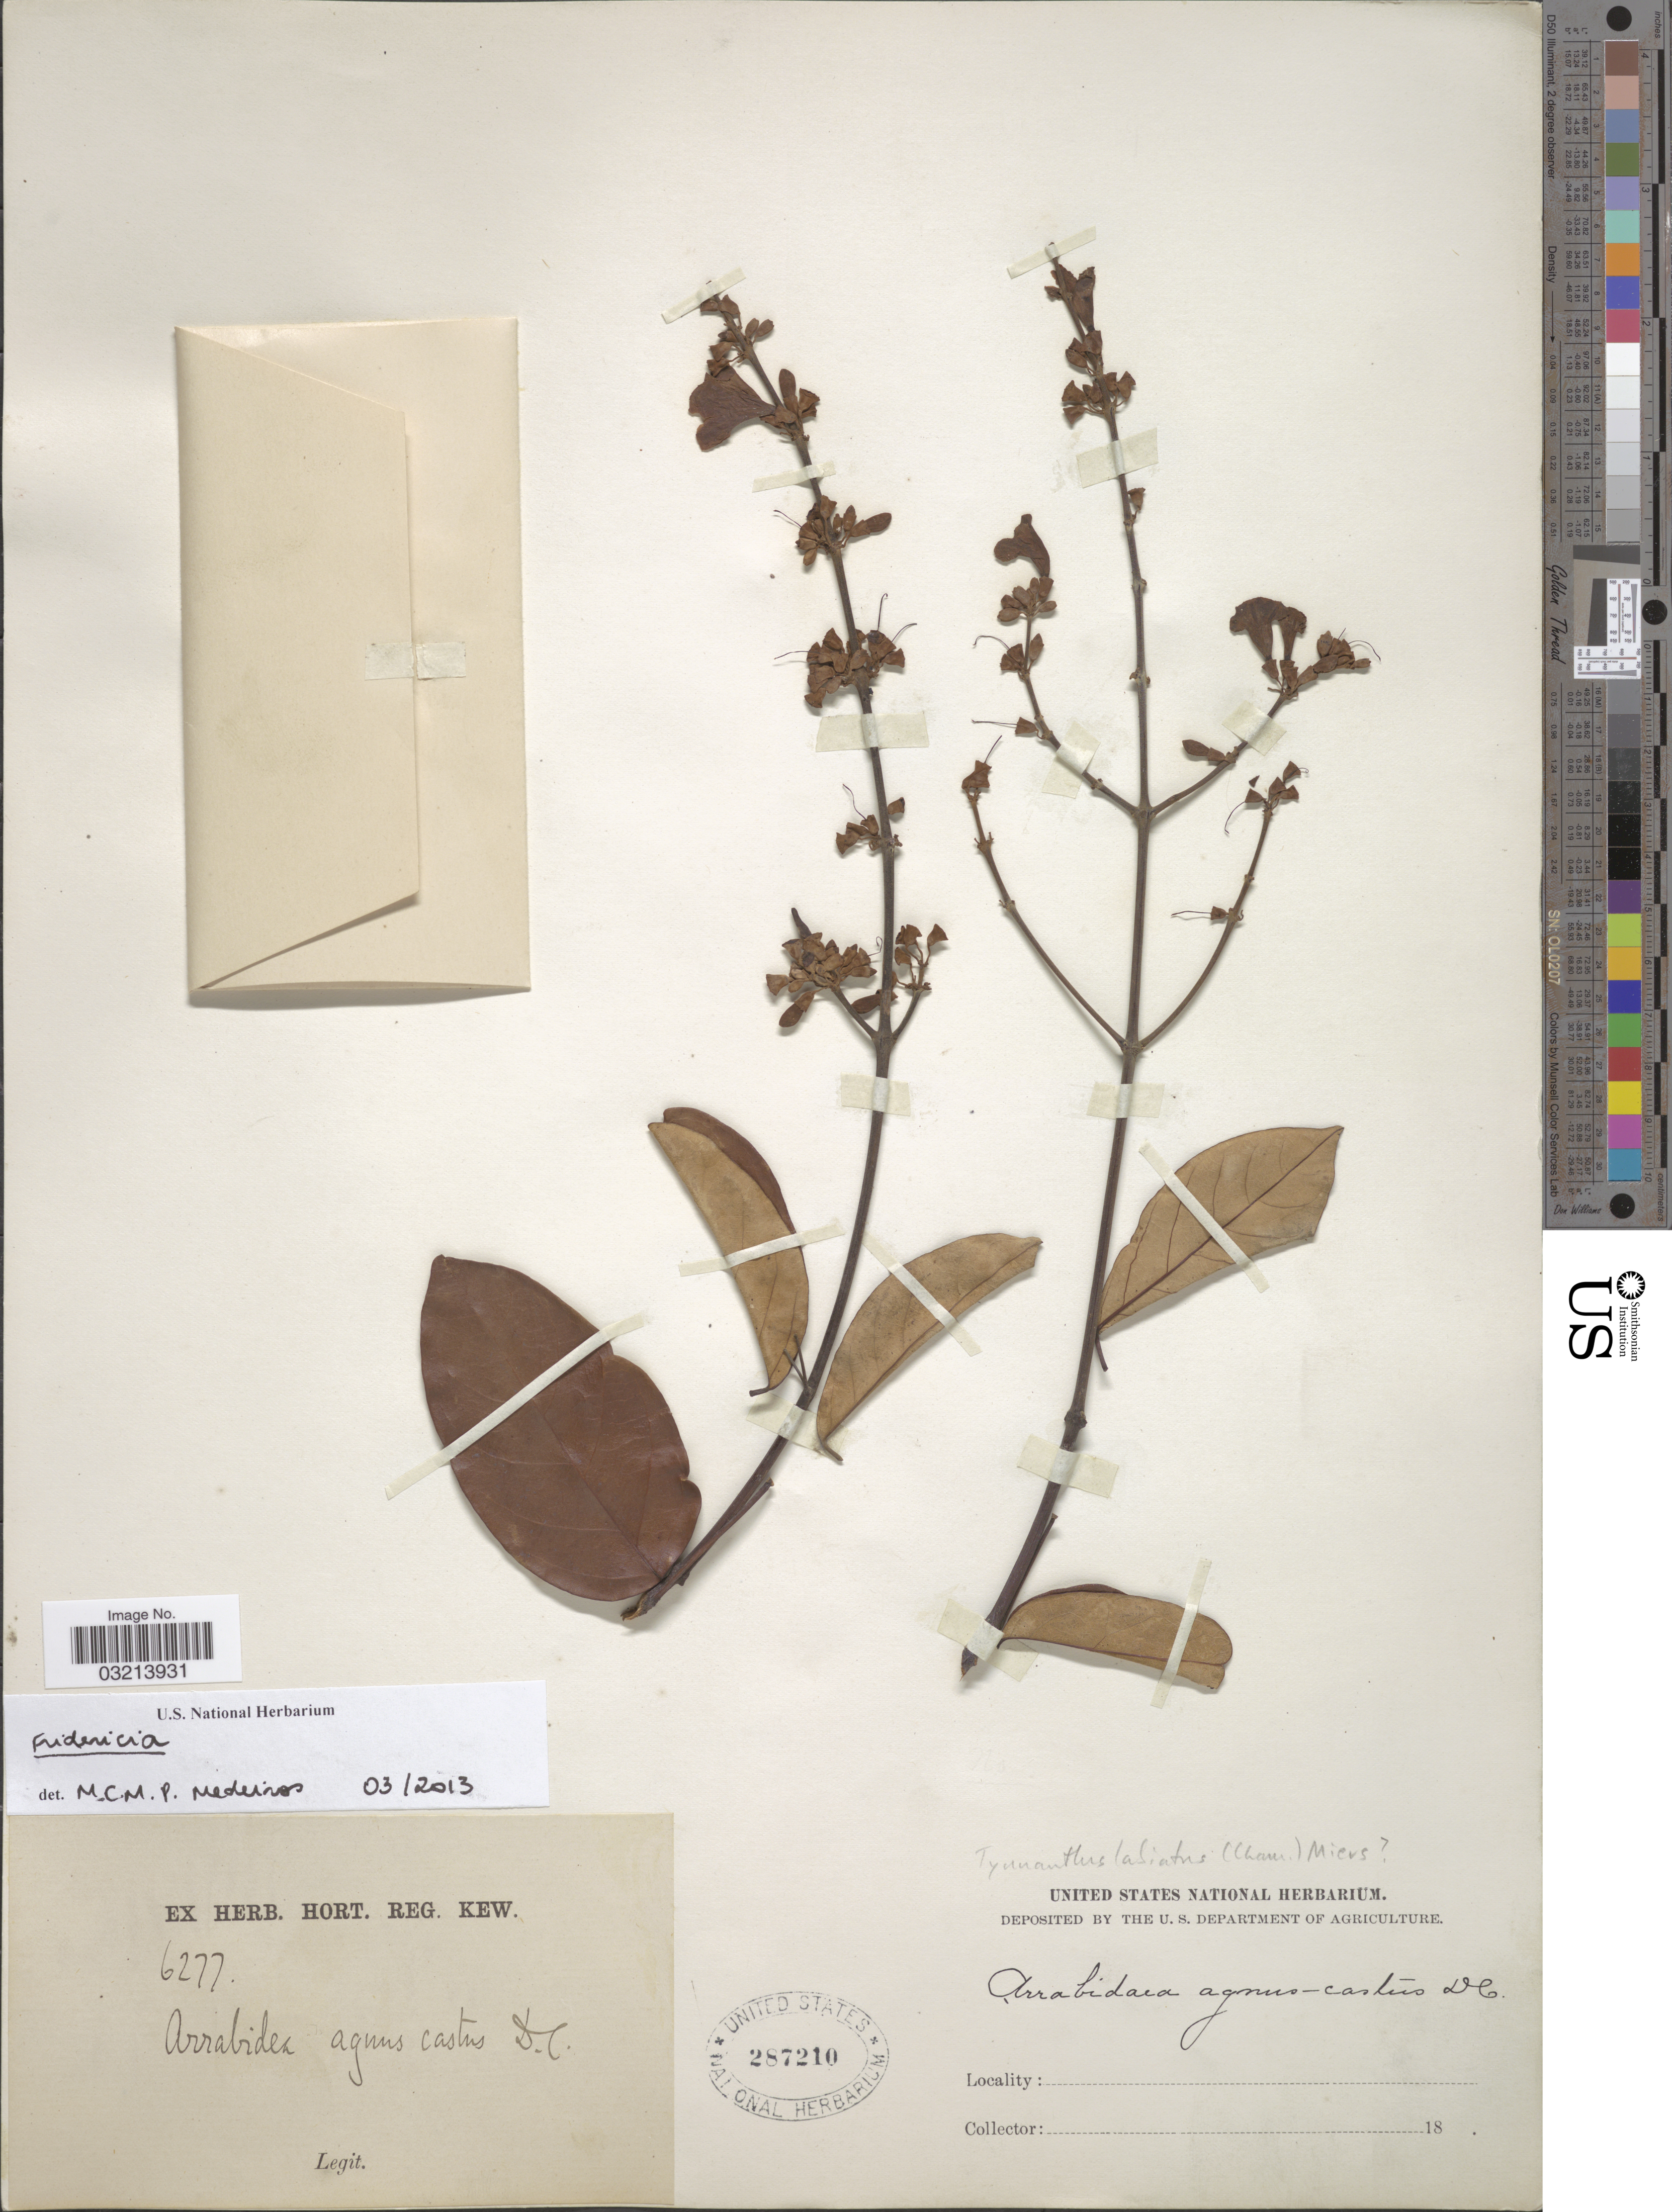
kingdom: Plantae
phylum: Tracheophyta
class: Magnoliopsida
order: Lamiales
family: Bignoniaceae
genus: Fridericia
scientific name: Fridericia sp.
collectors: ex herb. Hort. Reg. Kew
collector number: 6277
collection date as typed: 18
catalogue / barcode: US 287210